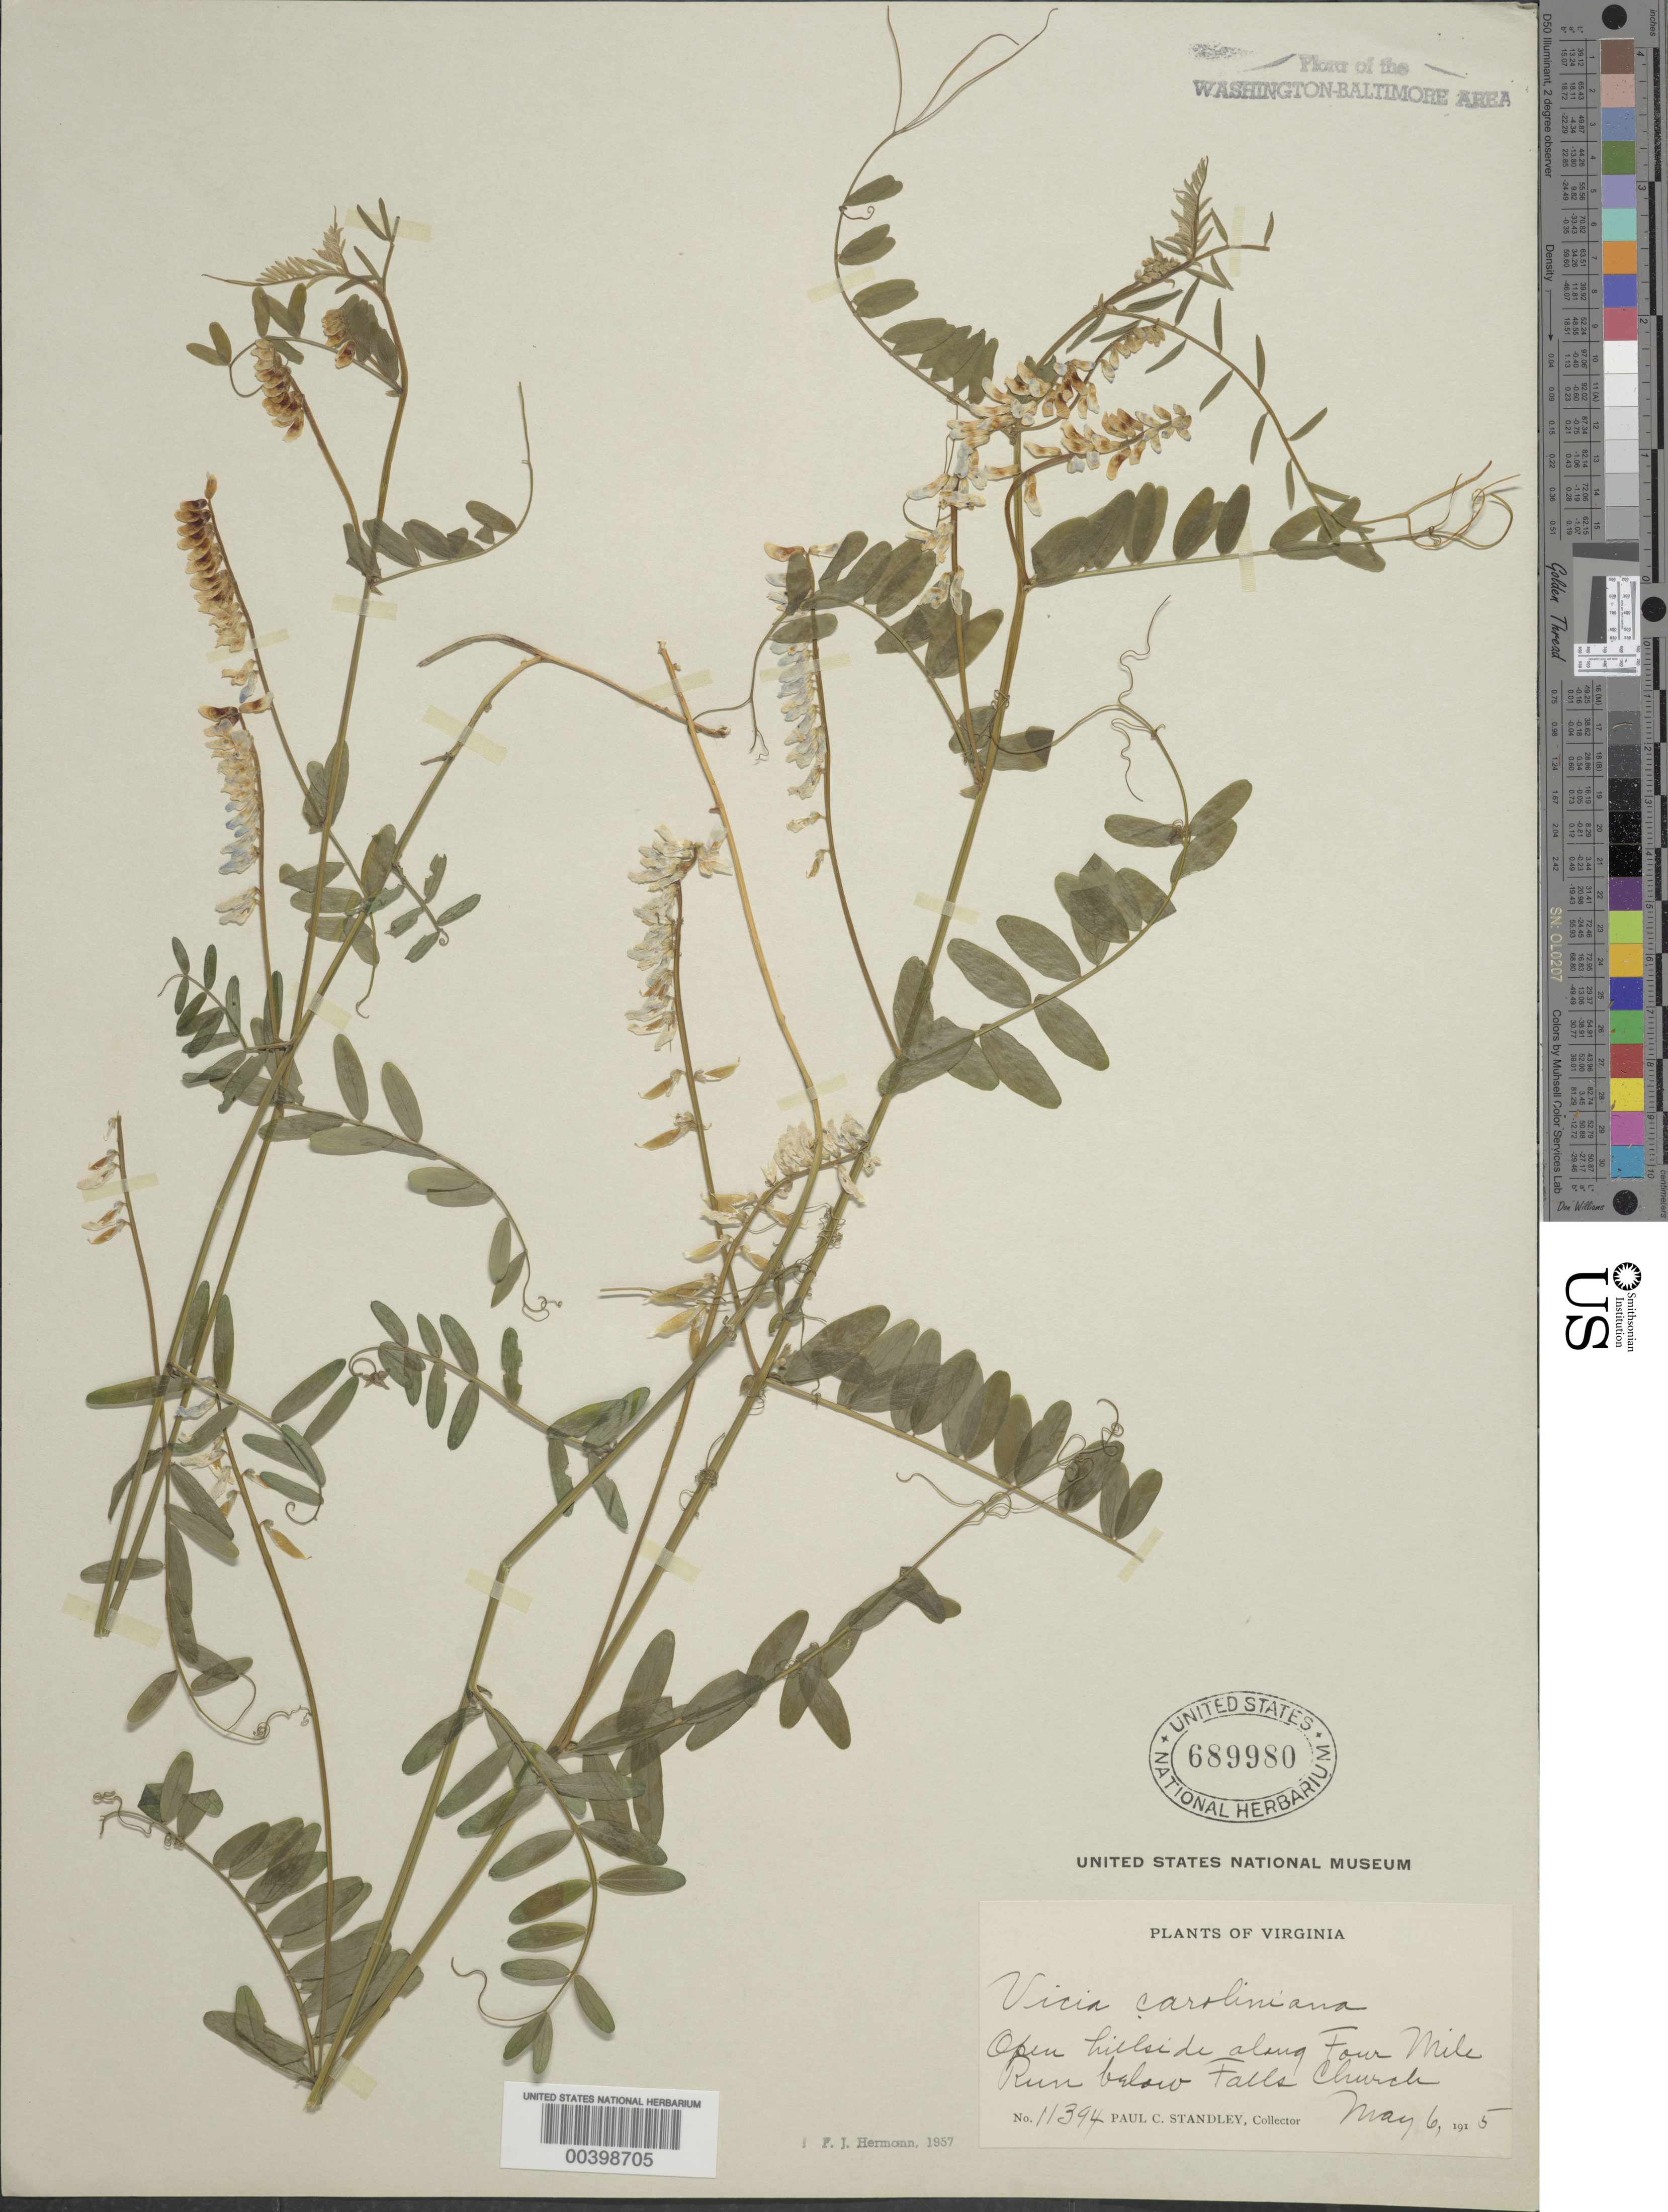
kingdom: Plantae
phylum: Tracheophyta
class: Magnoliopsida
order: Fabales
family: Fabaceae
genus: Vicia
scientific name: Vicia caroliniana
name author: Walter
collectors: P. C. Standley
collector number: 11394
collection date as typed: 06 May 1915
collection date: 1915-05-06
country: United States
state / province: Virginia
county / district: Arlington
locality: Four Mile Run below Falls Church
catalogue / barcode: US 689980